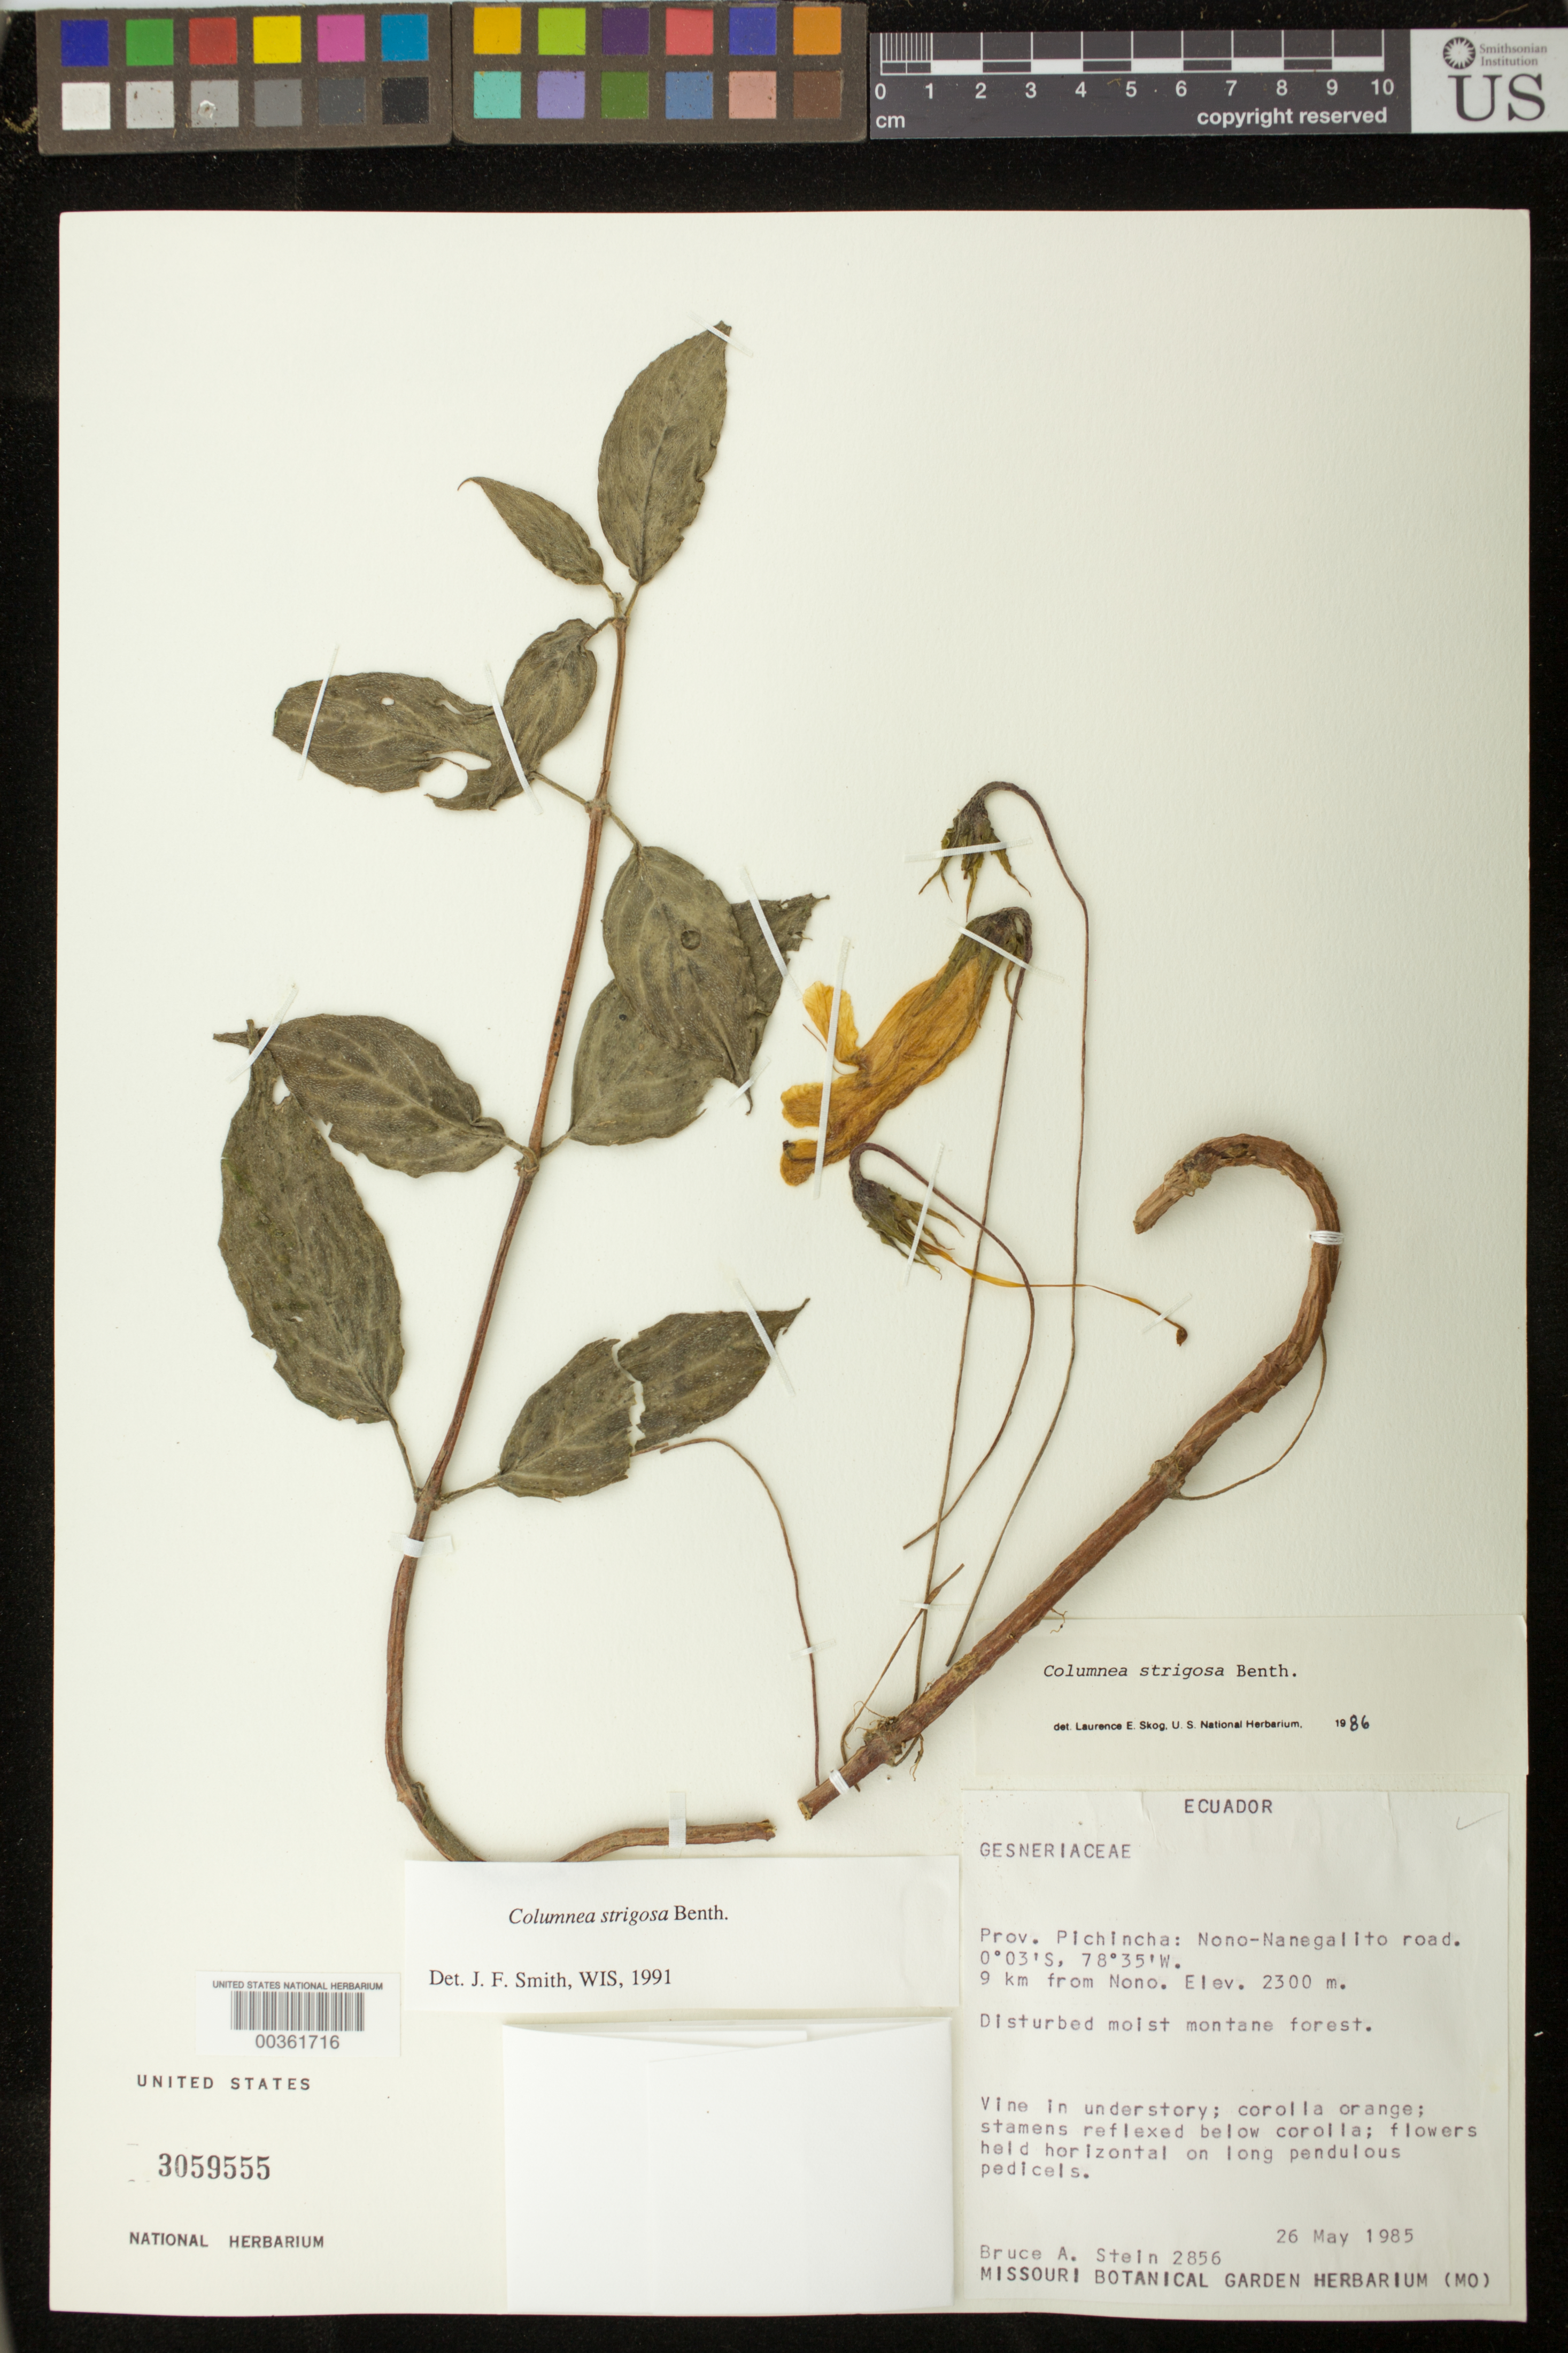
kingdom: Plantae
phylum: Tracheophyta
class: Magnoliopsida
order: Lamiales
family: Gesneriaceae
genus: Columnea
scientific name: Columnea strigosa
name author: Benth.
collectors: B. A. Stein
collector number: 2856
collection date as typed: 26 May 1985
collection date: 1985-05-26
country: Ecuador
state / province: Pichincha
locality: Nono - Nanegalito road, 9 km from Nono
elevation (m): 2300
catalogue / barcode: US 3059555